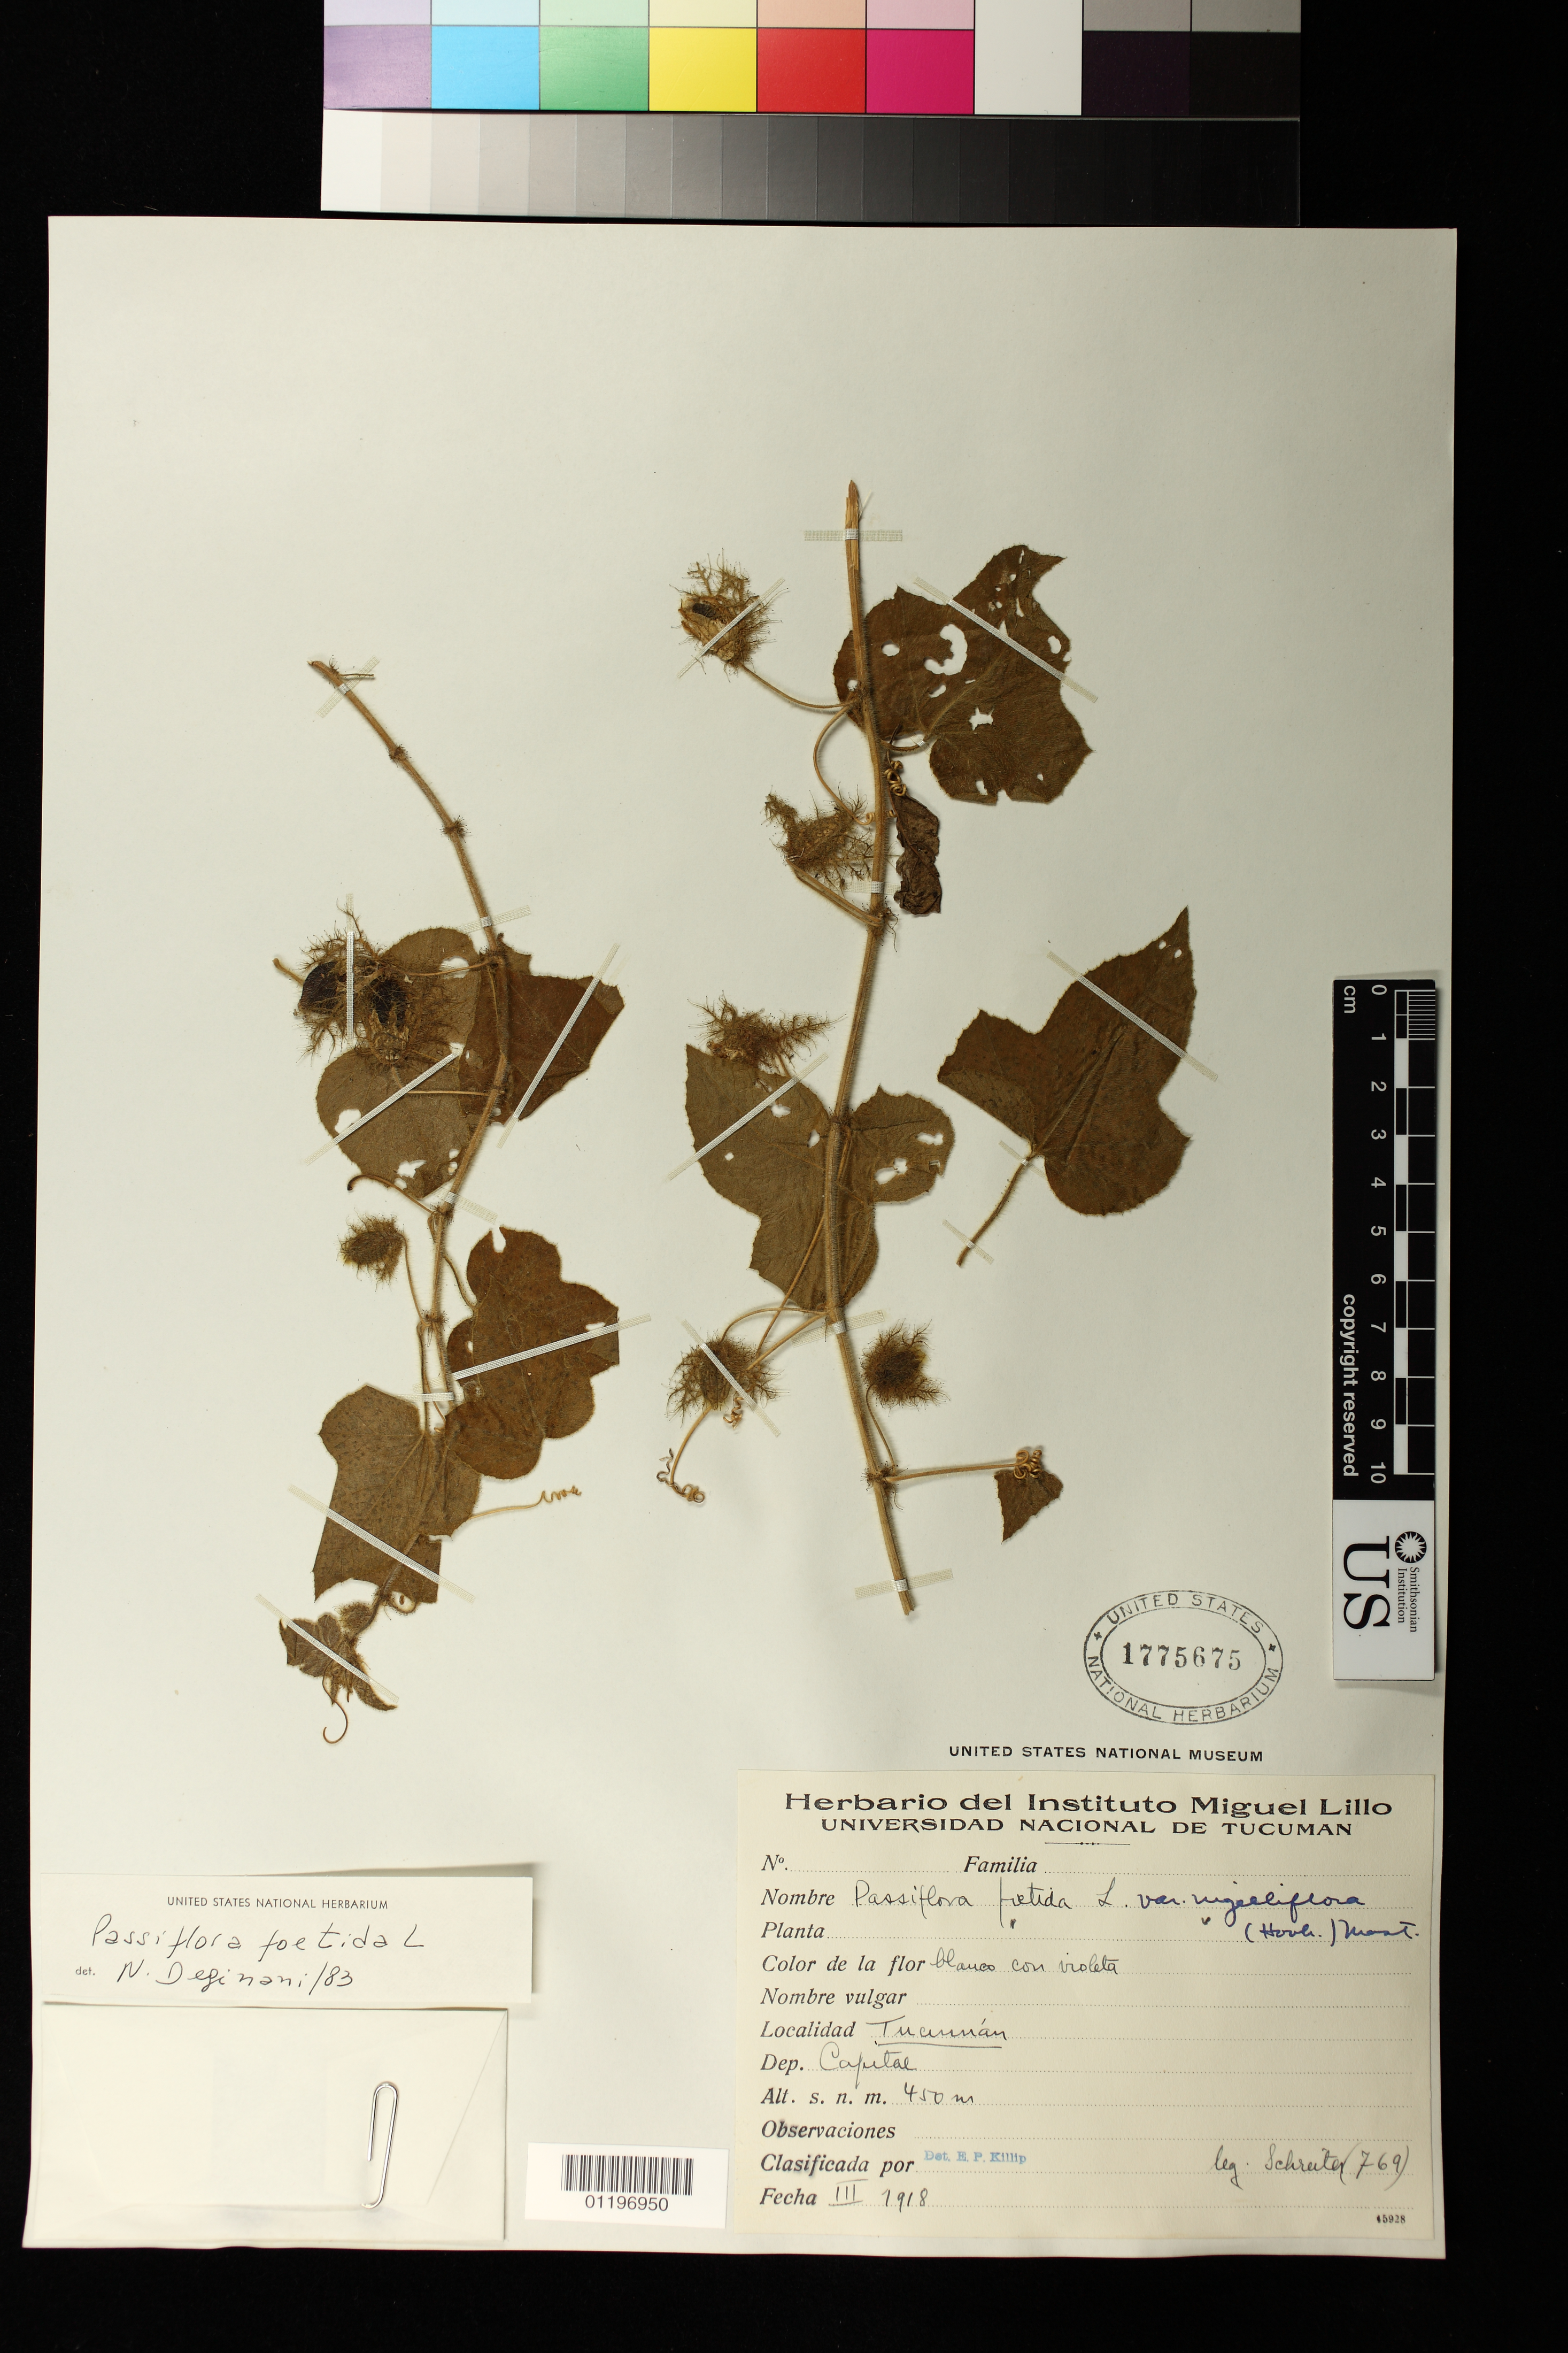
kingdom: Plantae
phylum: Tracheophyta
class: Magnoliopsida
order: Malpighiales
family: Passifloraceae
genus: Passiflora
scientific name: Passiflora foetida var. nigelliflora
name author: (Hook.) Mast.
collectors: -. Schreiter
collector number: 769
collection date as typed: Mar 1918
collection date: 1918-03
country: Argentina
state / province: Tucumán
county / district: Capital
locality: Tucuman, Capital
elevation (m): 450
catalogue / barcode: US 1775675